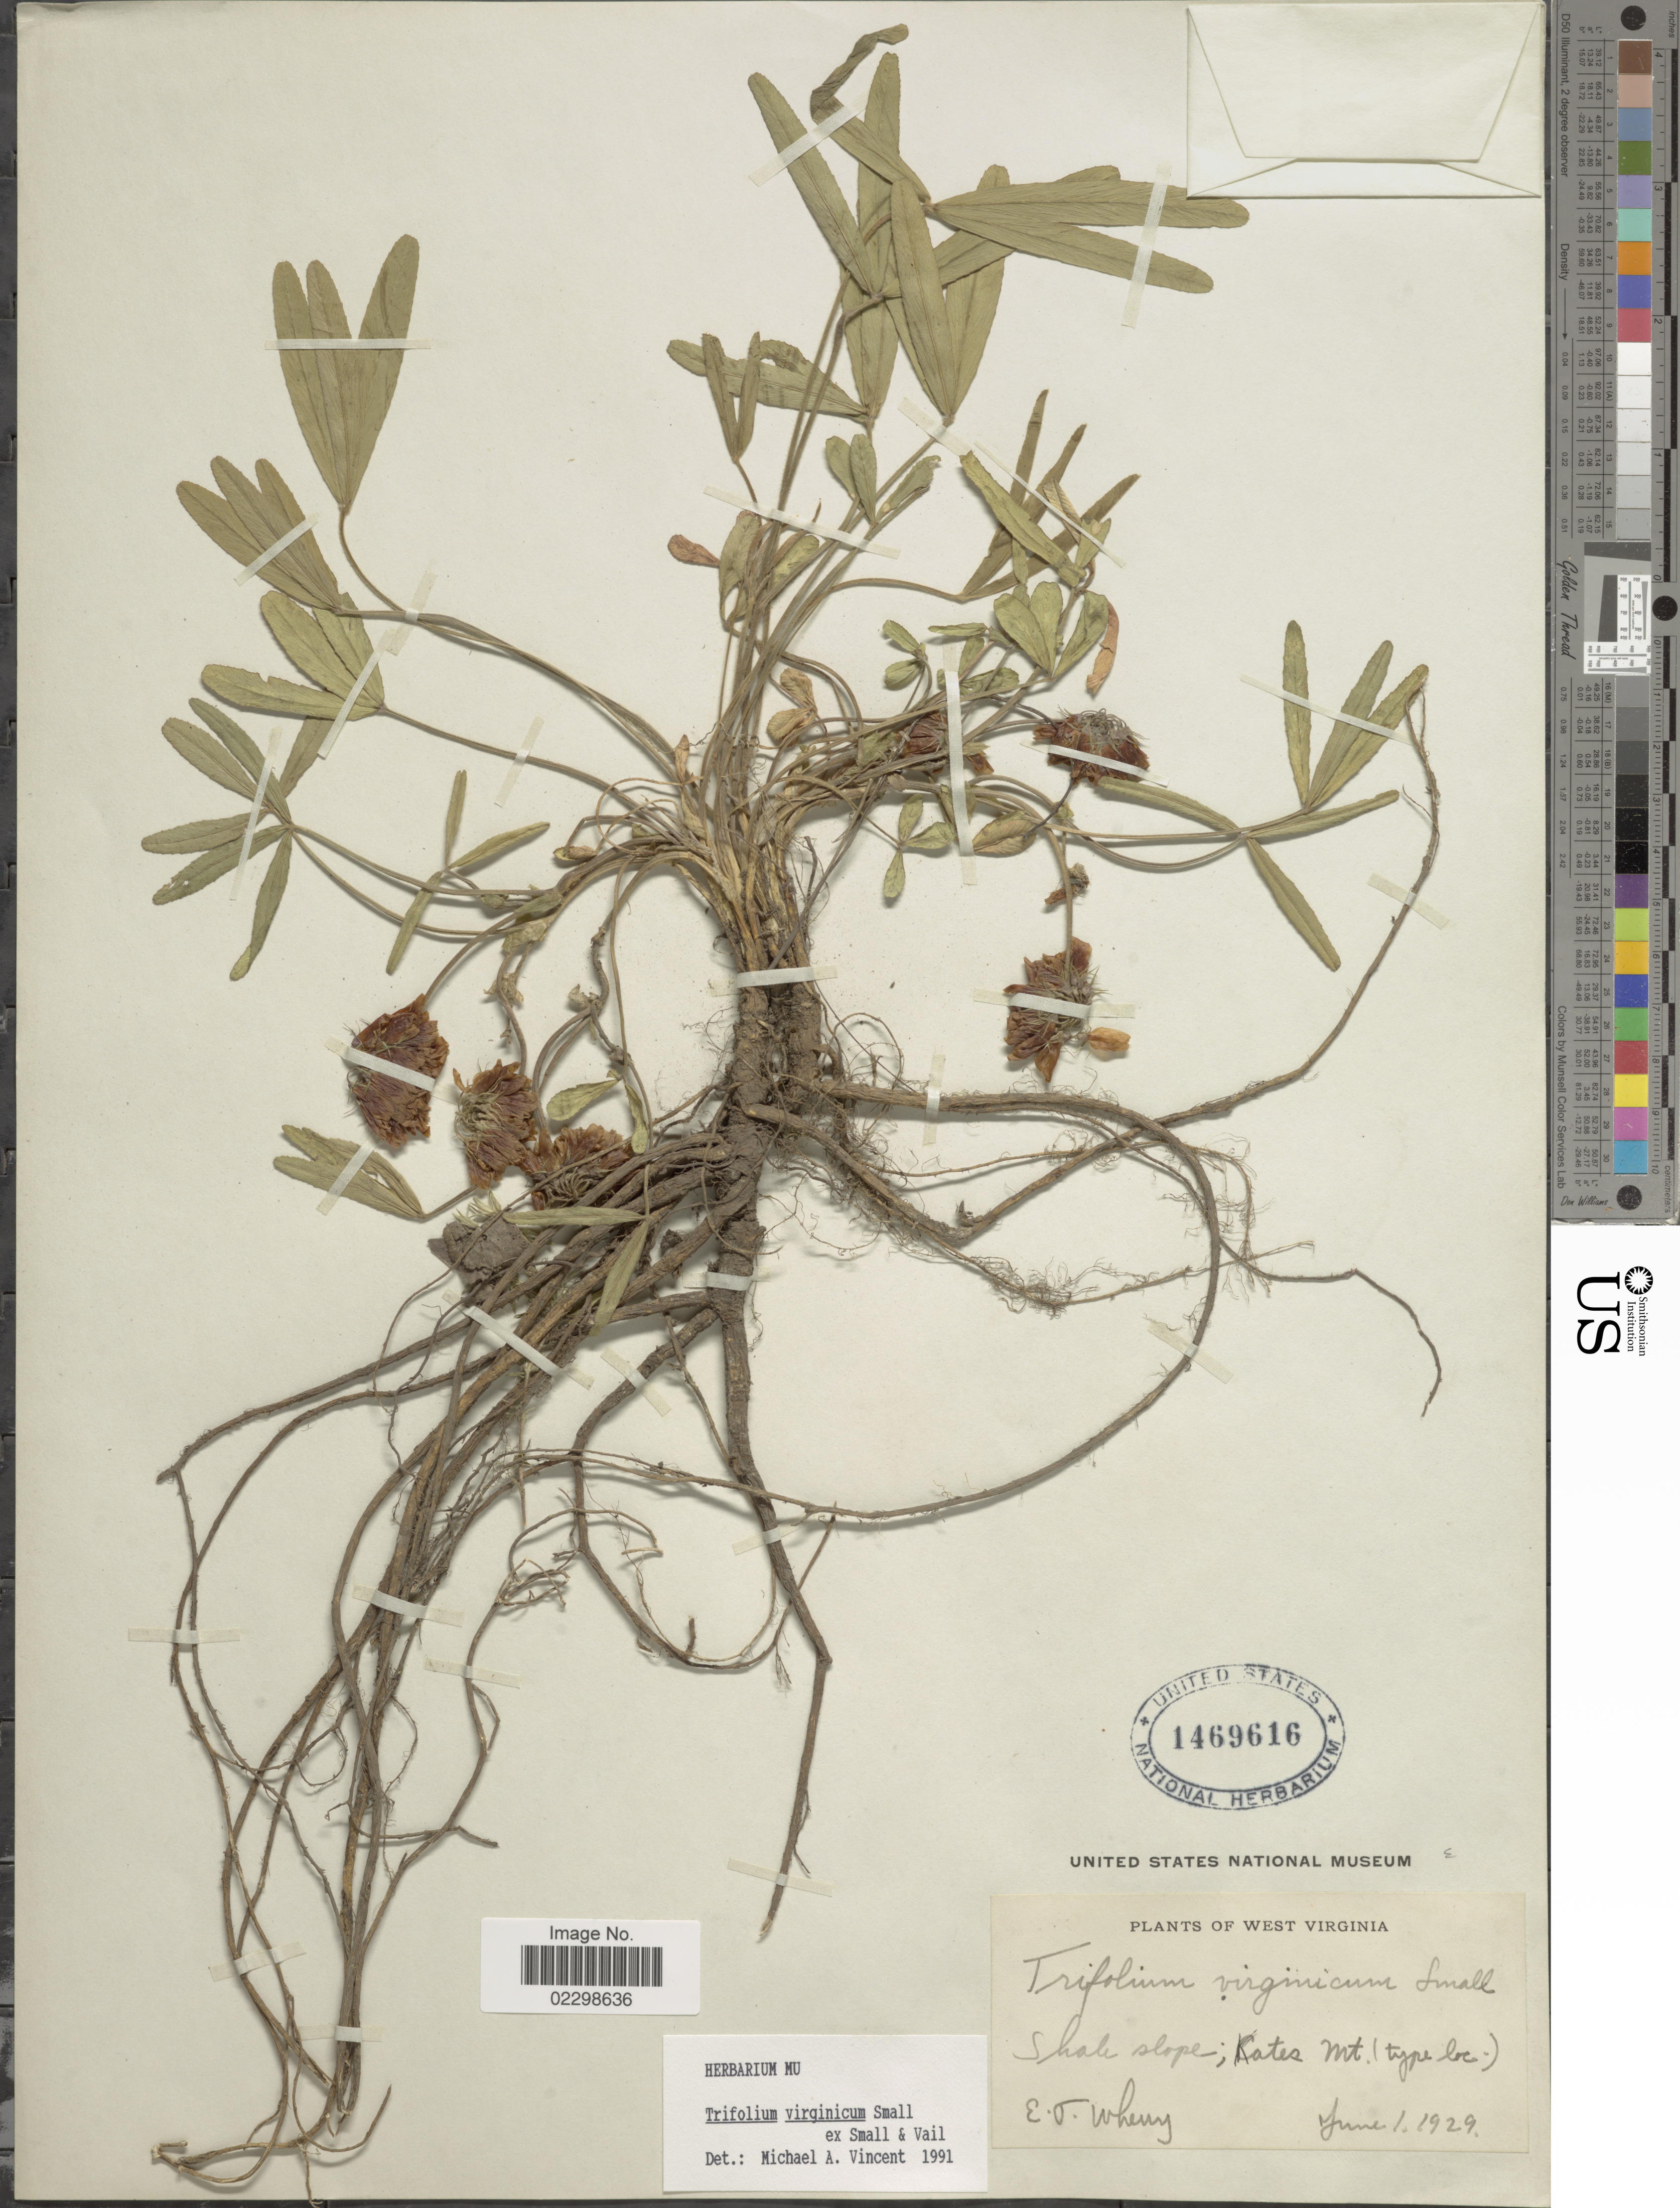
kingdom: Plantae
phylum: Tracheophyta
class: Magnoliopsida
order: Fabales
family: Fabaceae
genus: Trifolium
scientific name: Trifolium virginicum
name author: Small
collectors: E. T. Wherry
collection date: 1929-06-01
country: United States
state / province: West Virginia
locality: Kates Mt. (type loc.)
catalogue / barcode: US 1469616